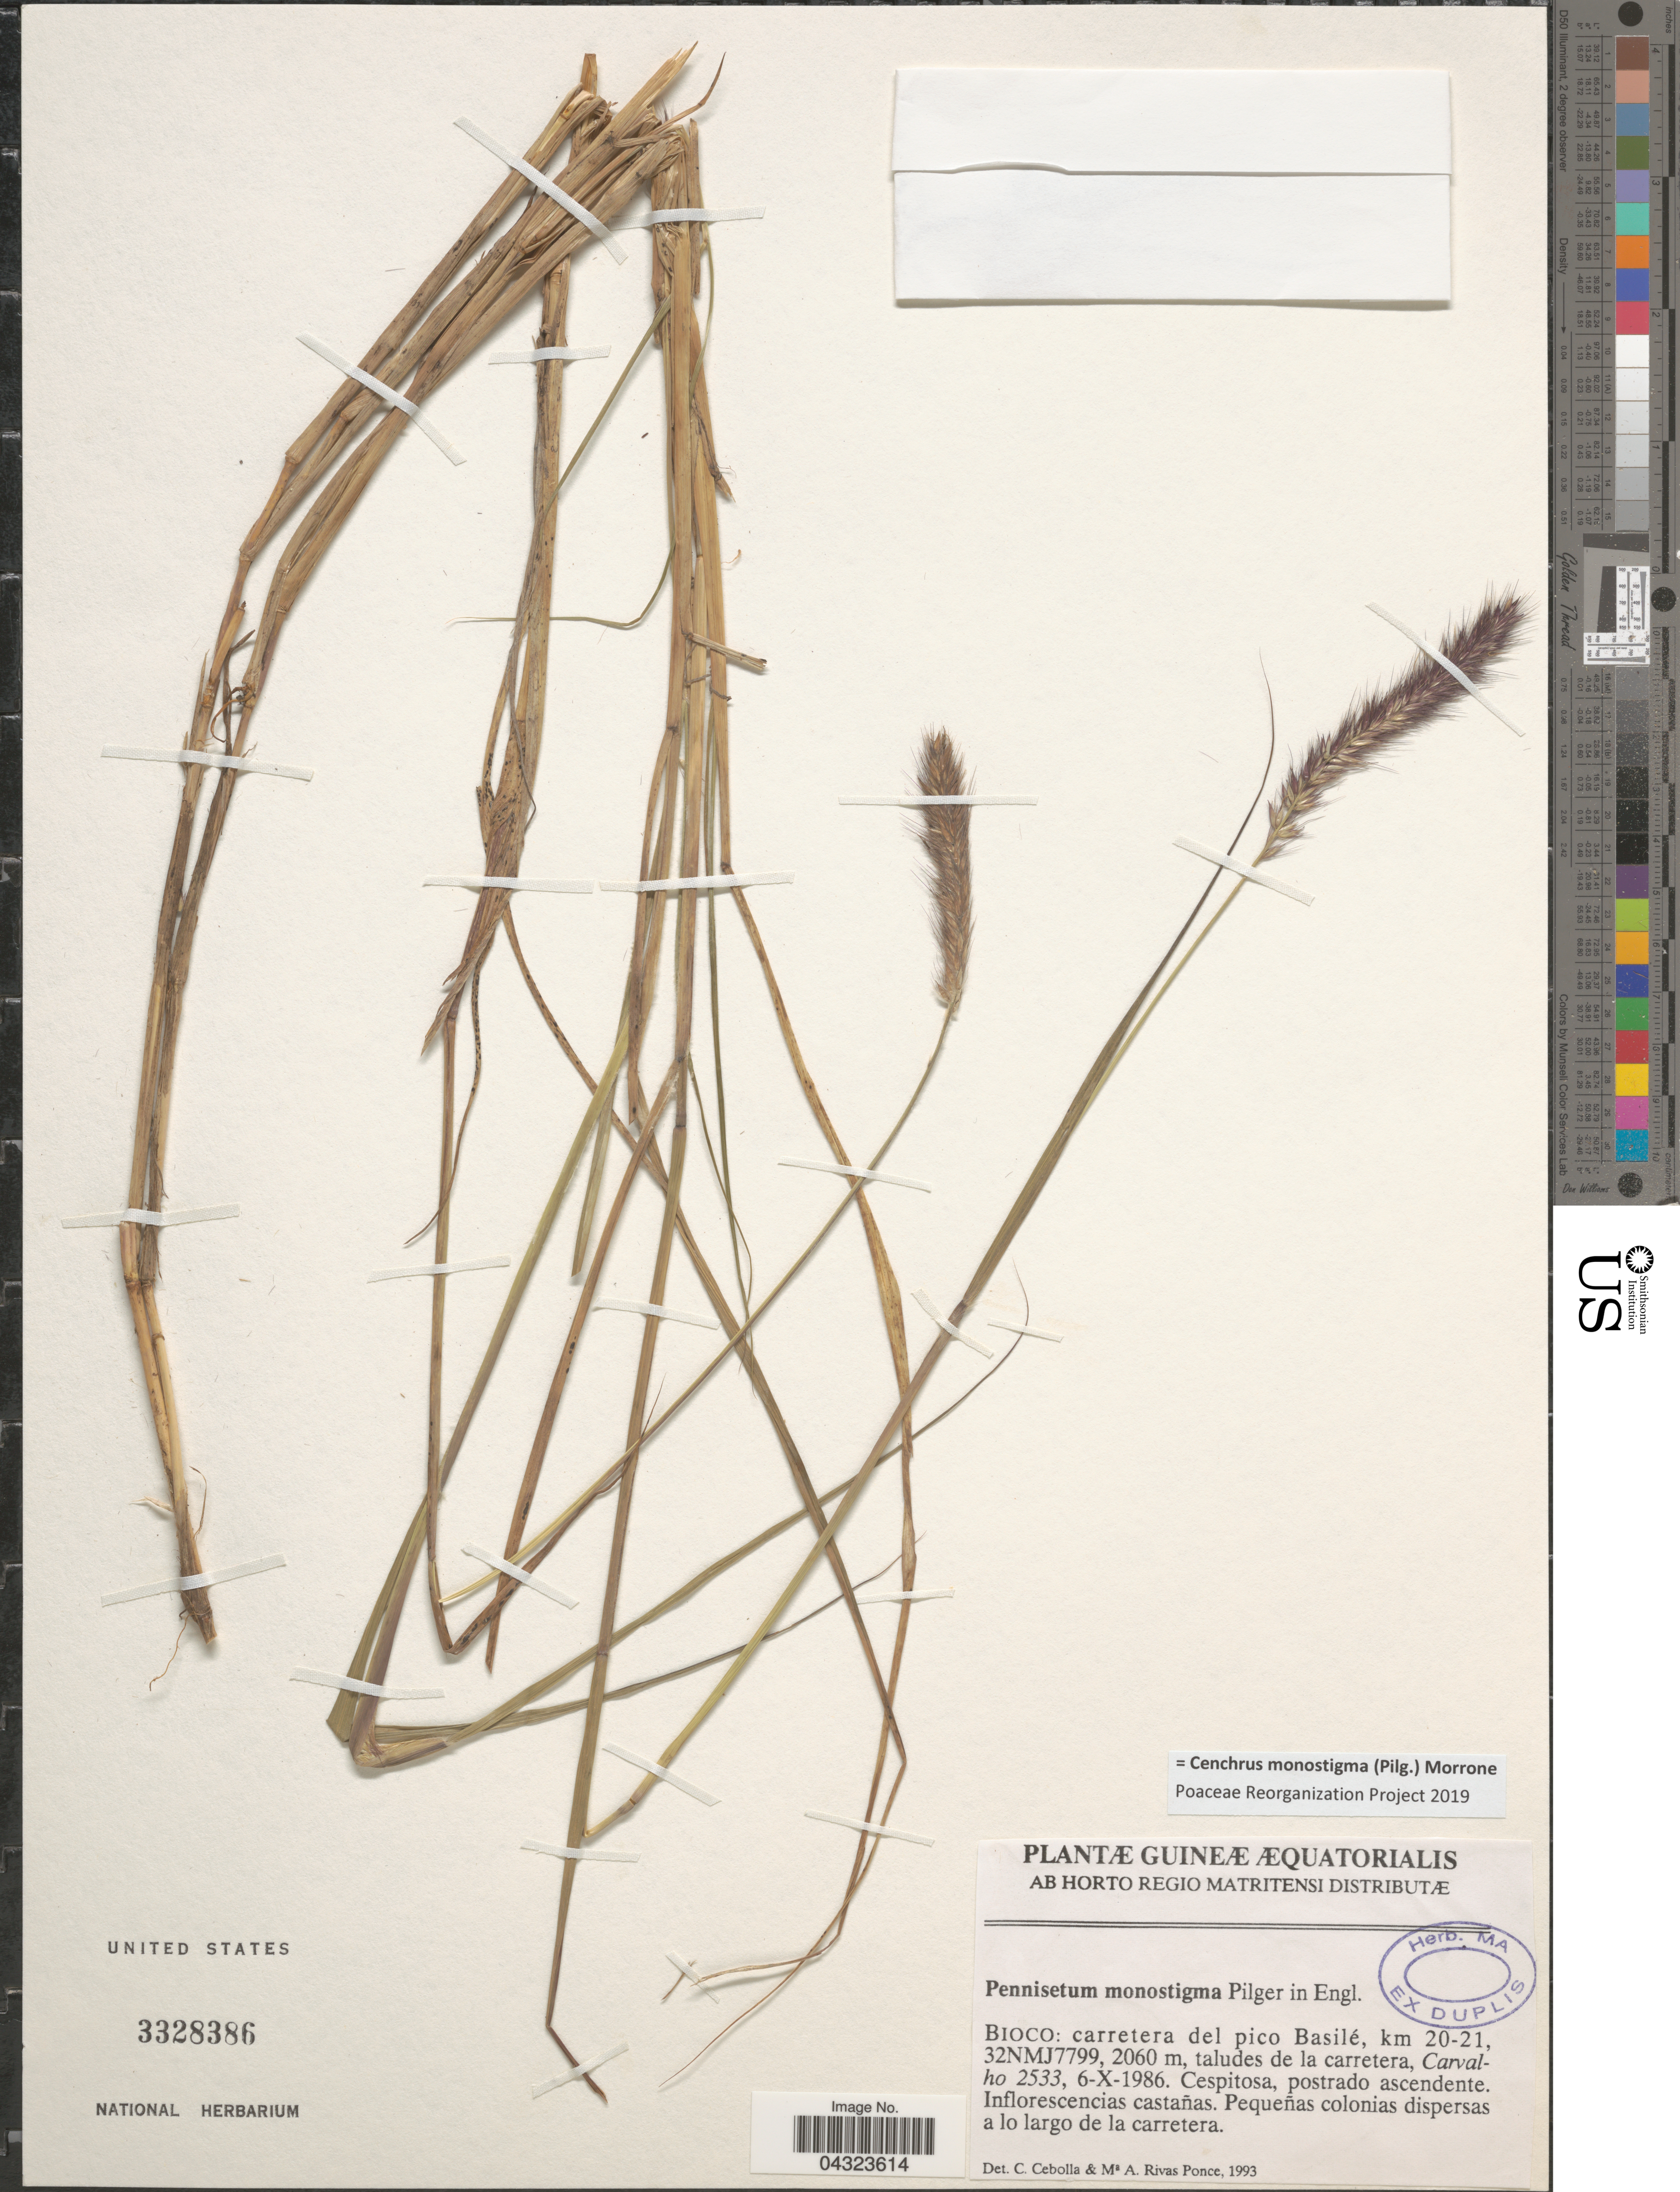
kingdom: Plantae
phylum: Tracheophyta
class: Liliopsida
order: Poales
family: Poaceae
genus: Cenchrus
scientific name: Cenchrus monostigma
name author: (Pilg.) Morrone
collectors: Carvalho, --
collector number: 2533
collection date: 1986-10-06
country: Equatorial Guinea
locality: Guineæ Æquatorialis. Bioco: carretera del pico Basilé, km 20-21, 32NMJ7799.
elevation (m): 2060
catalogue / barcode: US 3328386